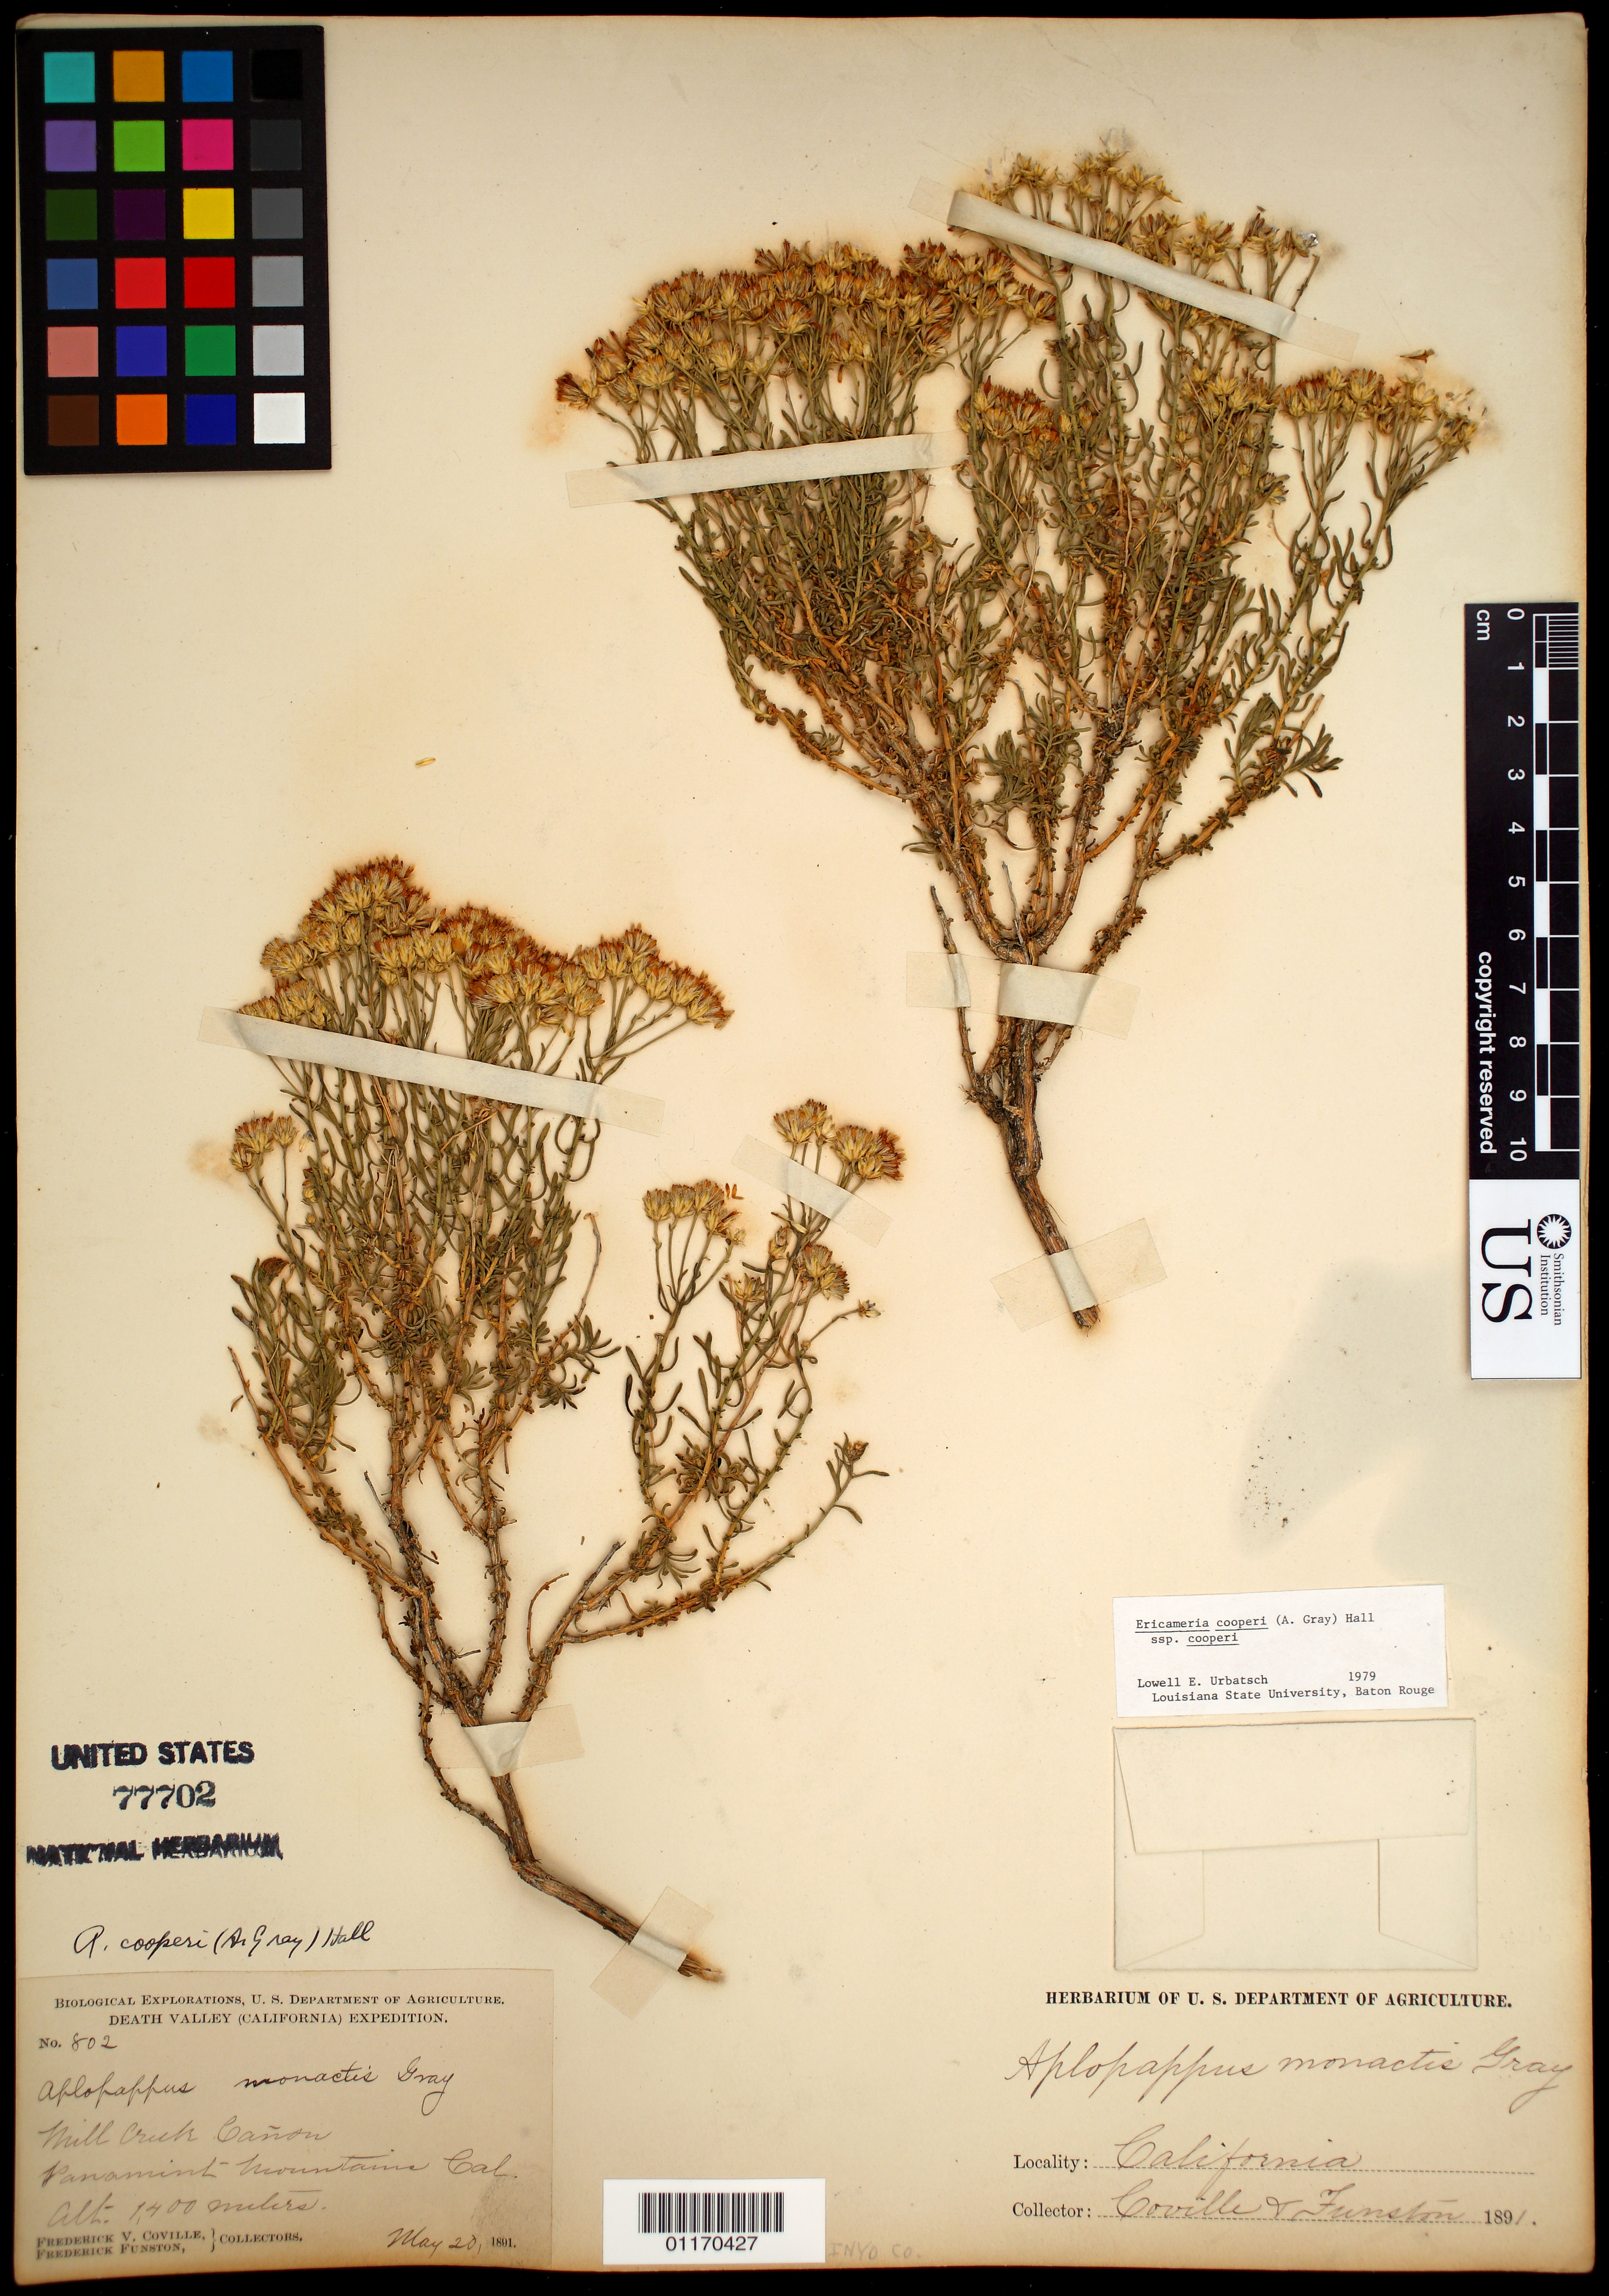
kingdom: Plantae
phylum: Tracheophyta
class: Magnoliopsida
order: Asterales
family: Asteraceae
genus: Ericameria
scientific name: Ericameria cooperi var. cooperi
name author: (A. Gray) Hall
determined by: Urbatsch, L. E., (TEX), University of Texas Austin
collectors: F. V. Coville & F. Funston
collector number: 802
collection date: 1891-05-20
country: United States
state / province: California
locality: Mill Creek Canyon, Panamint Mountains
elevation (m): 1400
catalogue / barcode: US 77702